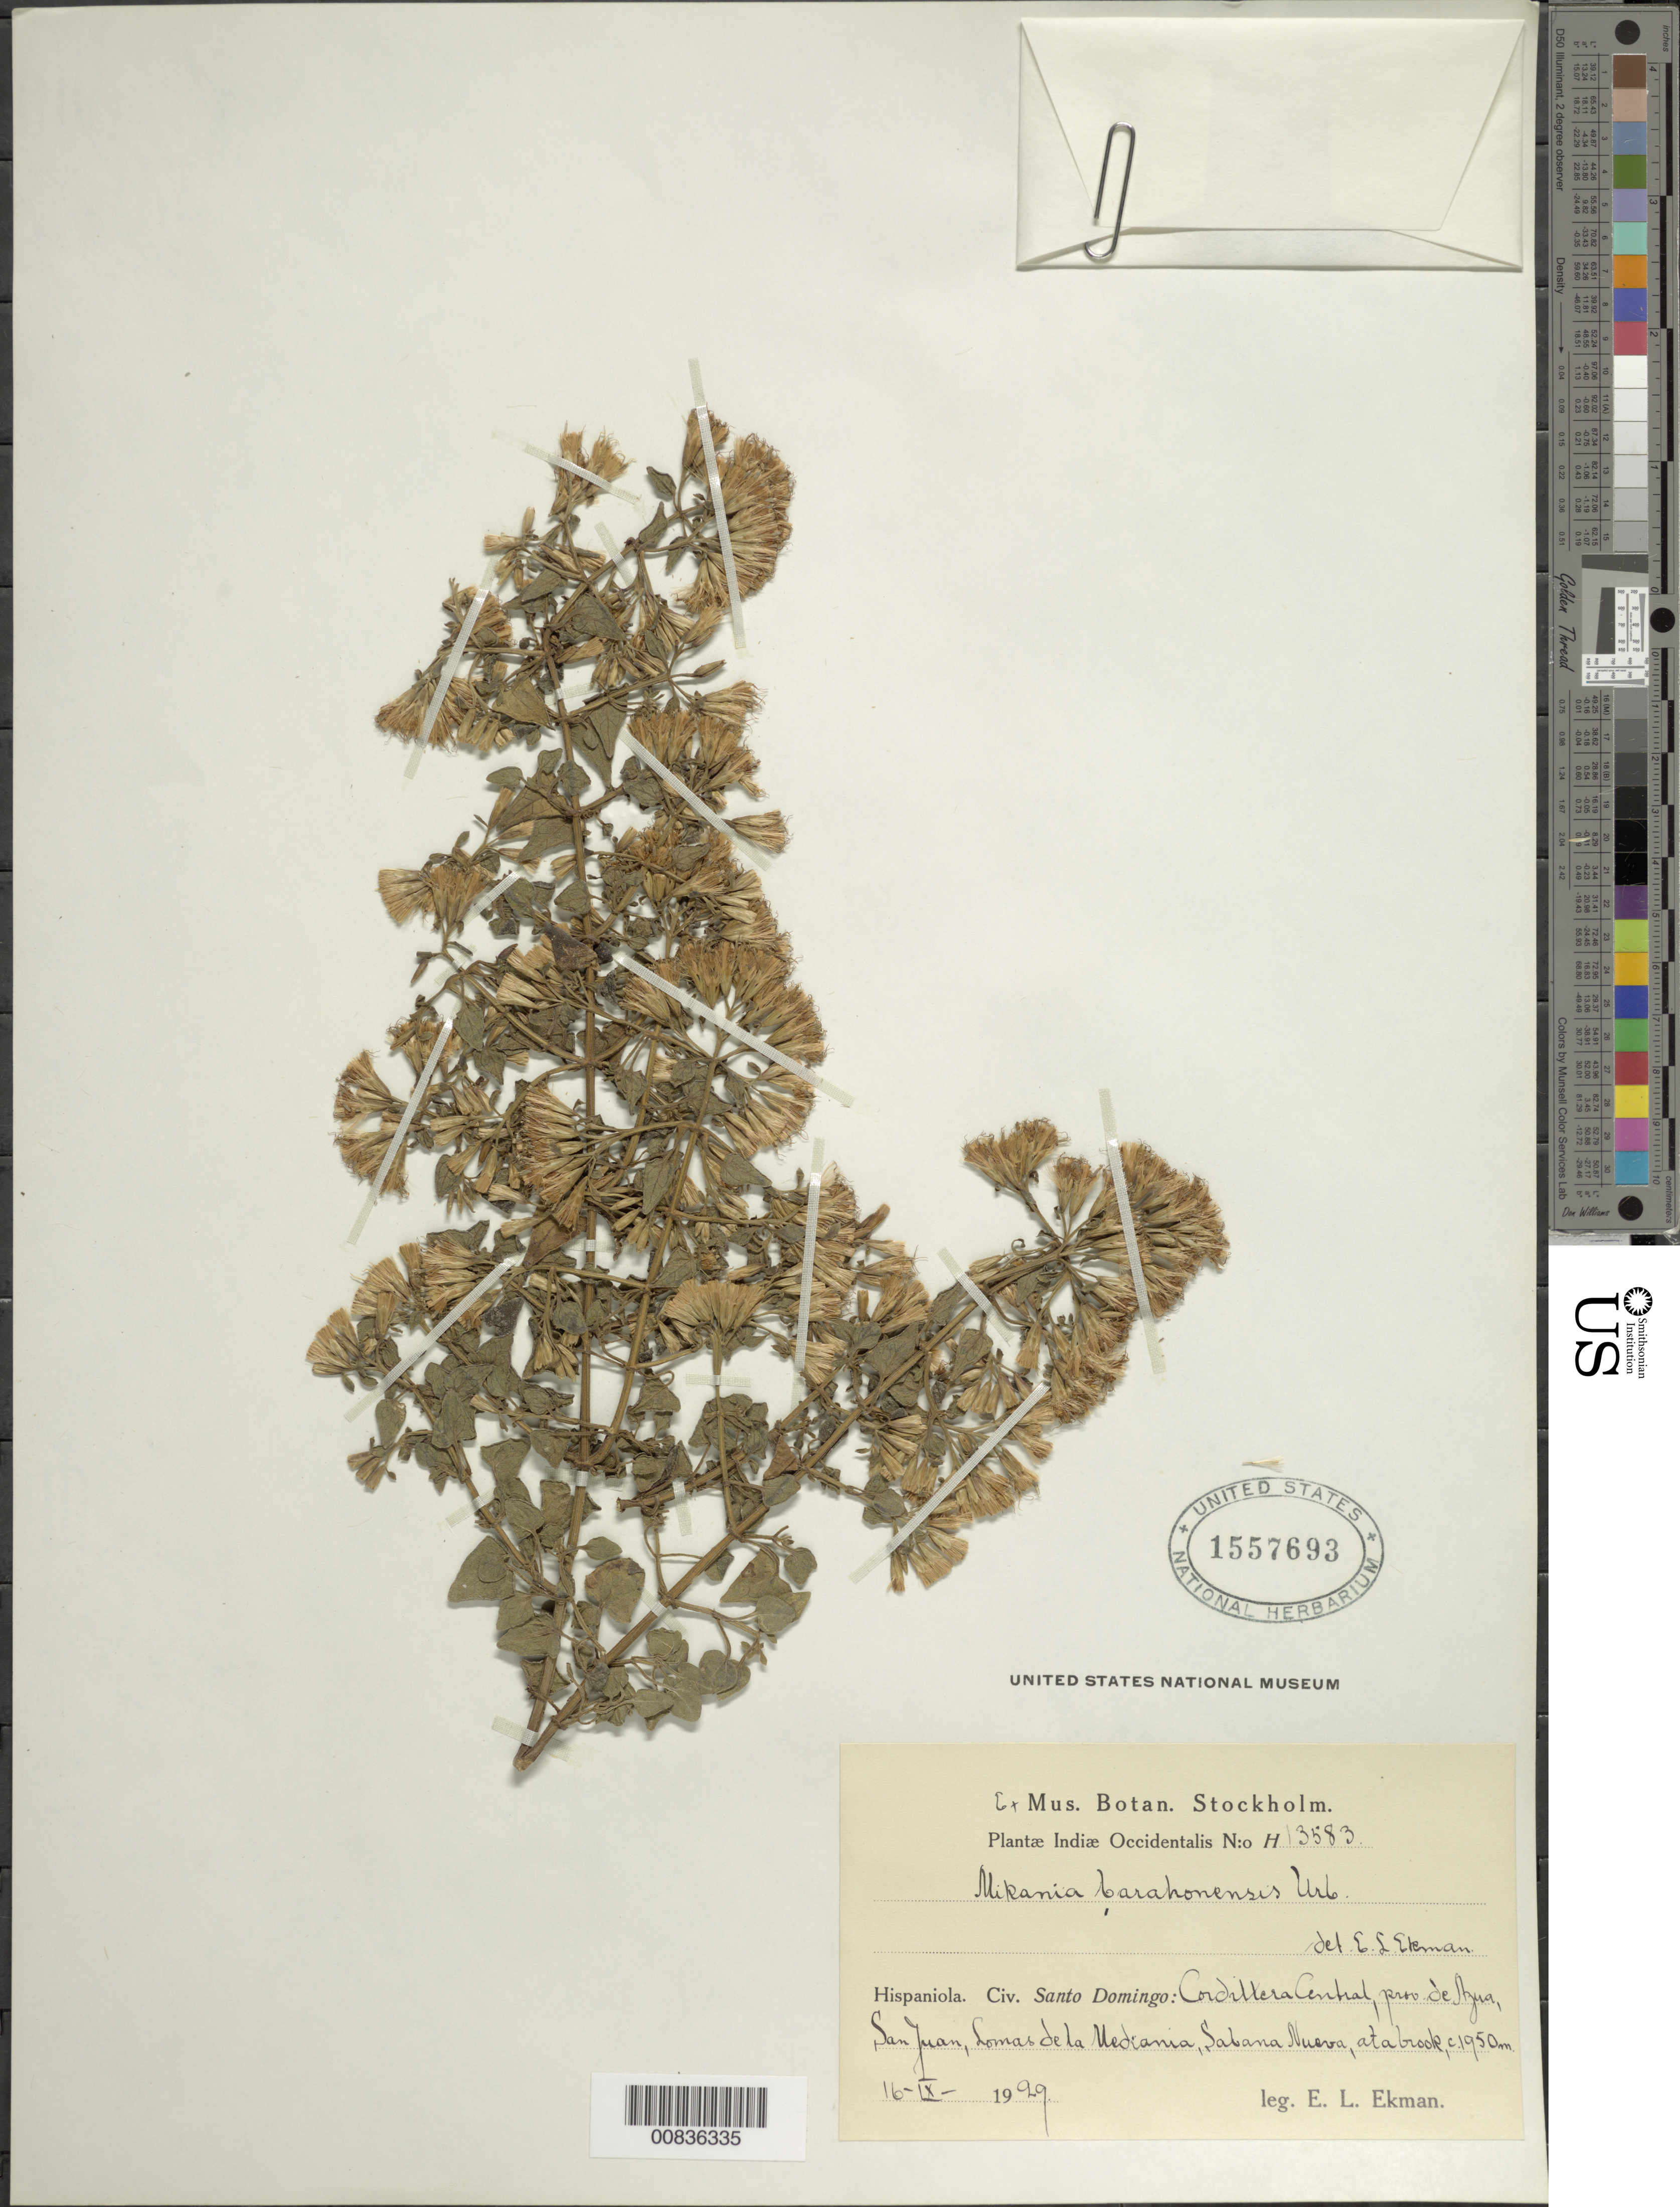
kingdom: Plantae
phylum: Tracheophyta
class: Magnoliopsida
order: Asterales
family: Asteraceae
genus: Mikania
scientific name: Mikania barahonensis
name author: Urb.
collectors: E. L. Ekman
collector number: H 13583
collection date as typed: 16 Sep 1929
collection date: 1929-09-16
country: Dominican Republic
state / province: Azua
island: Hispaniola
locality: Cordillera Central, San Juan, Lomas de la Mediania, Sabana Nueva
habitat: At a brook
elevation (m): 1950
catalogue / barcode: US 1557693